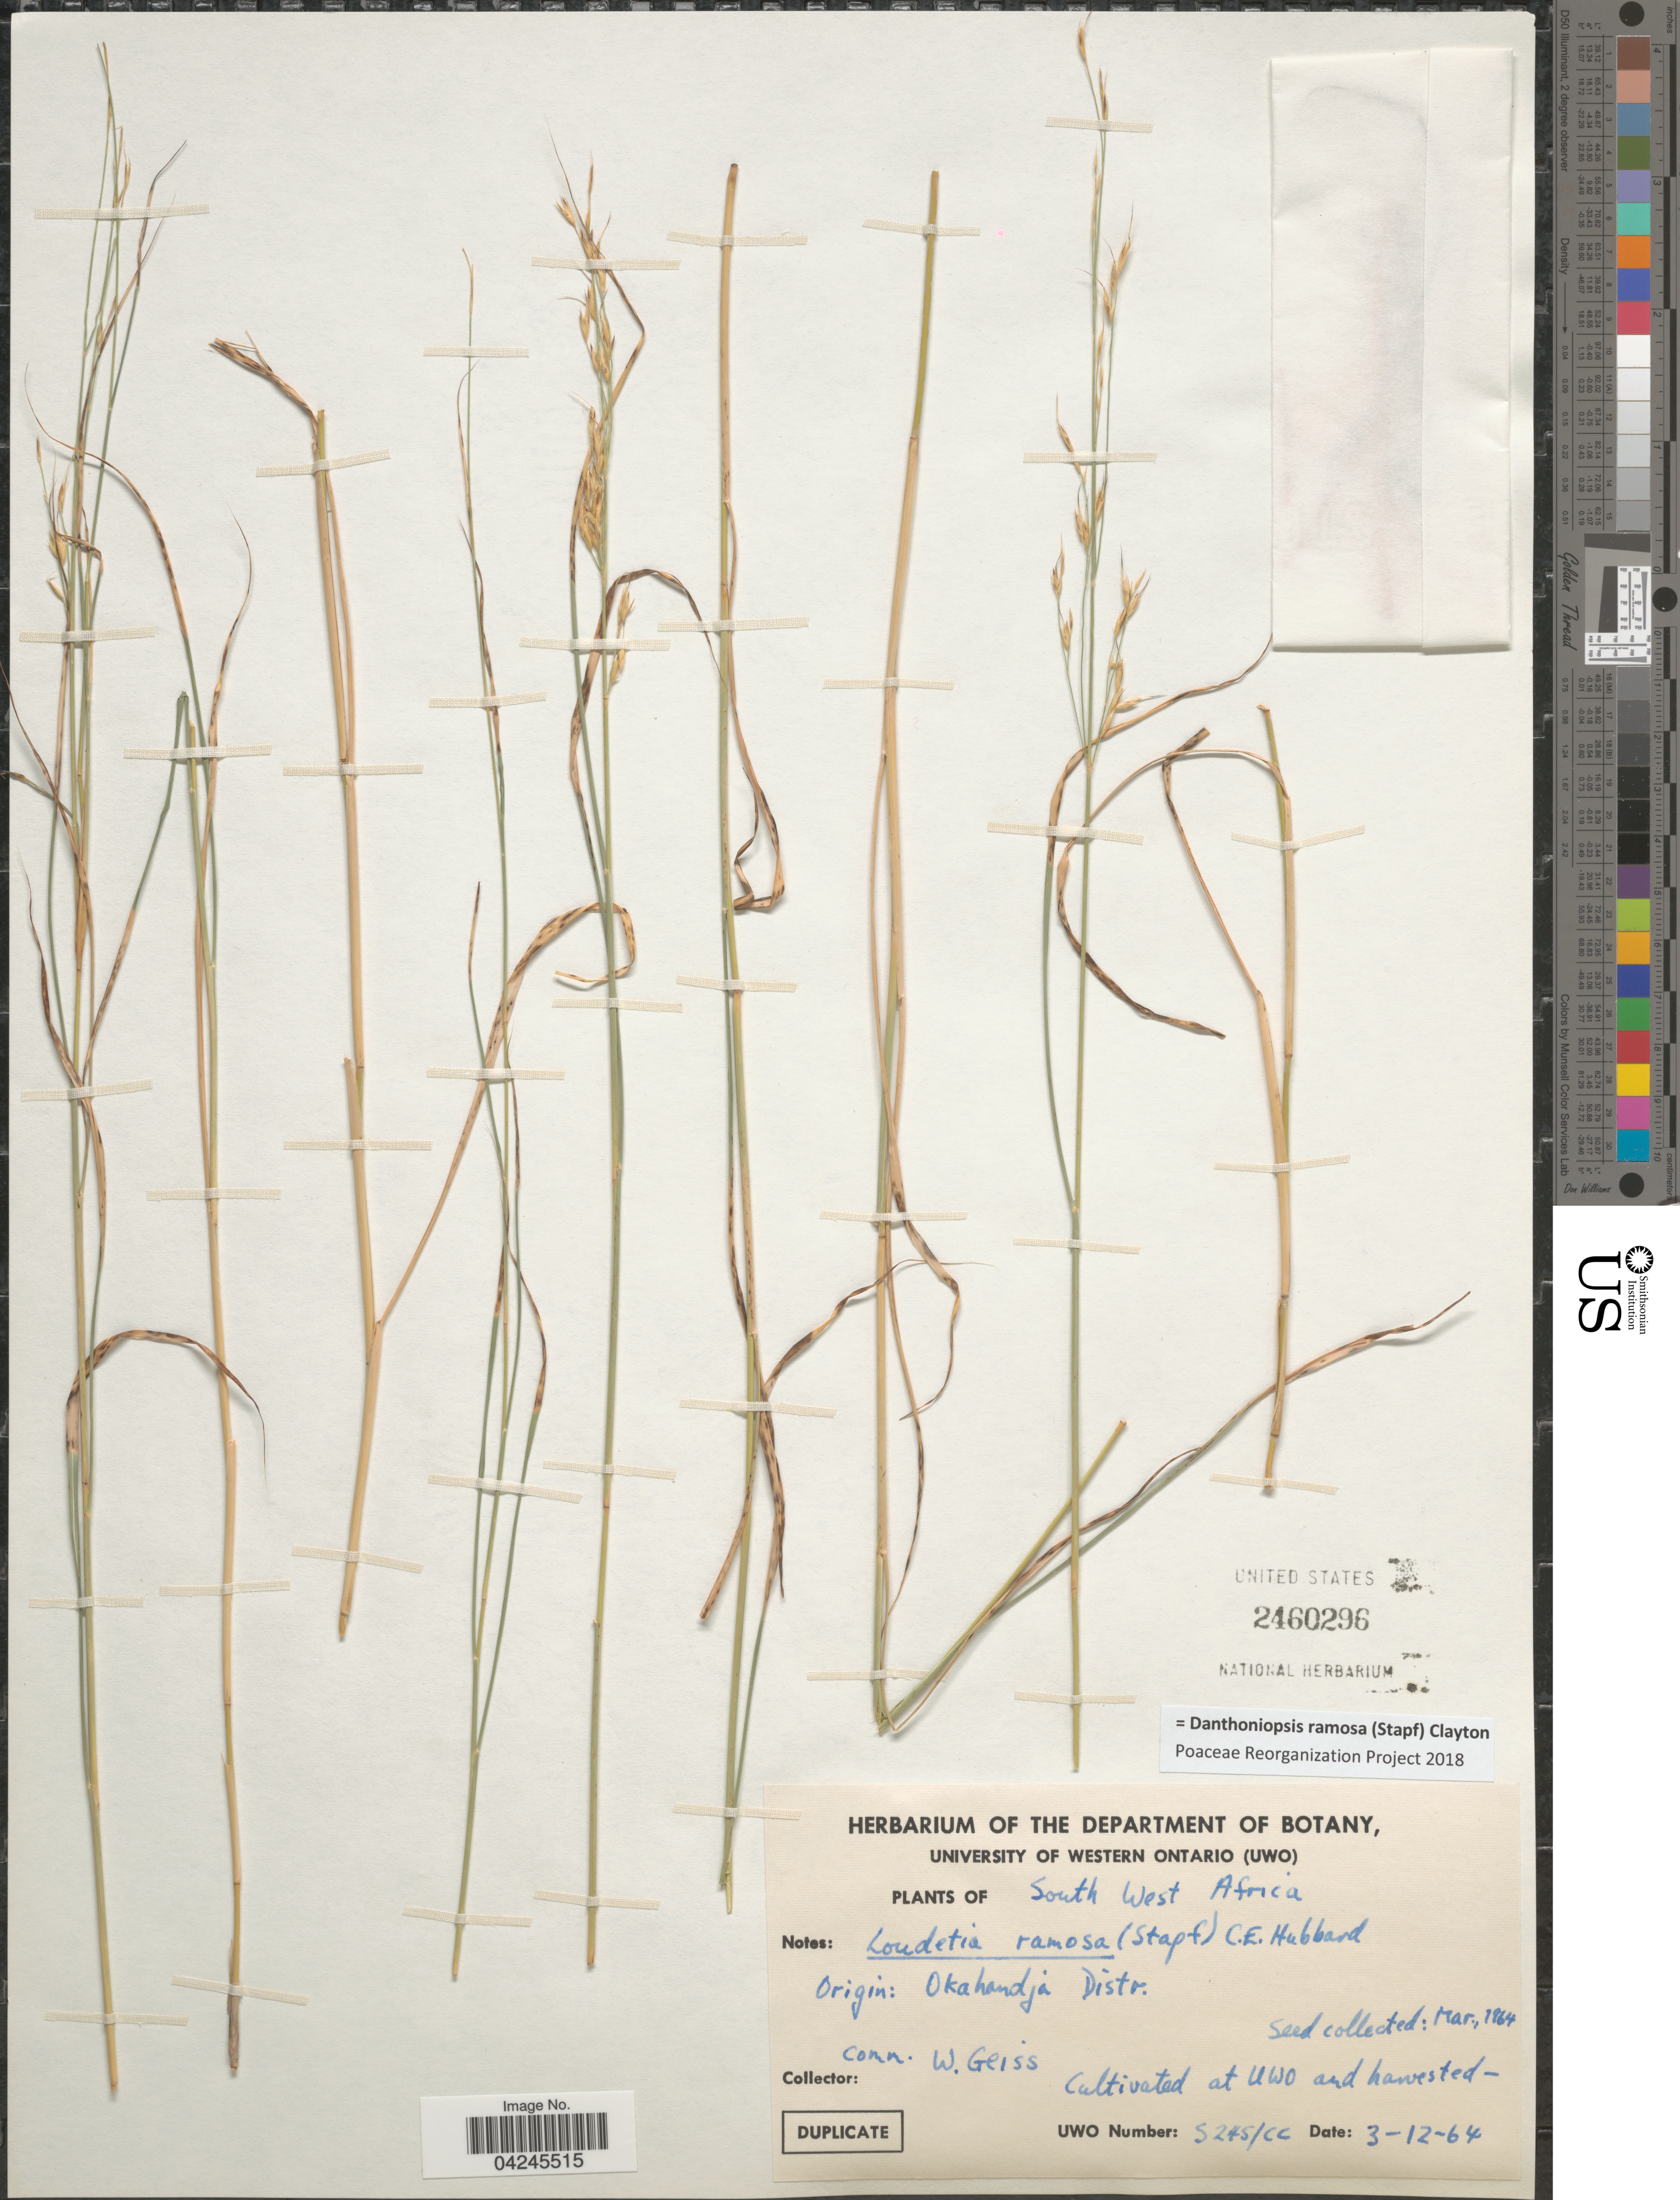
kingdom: Plantae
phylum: Tracheophyta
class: Liliopsida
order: Poales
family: Poaceae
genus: Danthoniopsis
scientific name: Danthoniopsis ramosa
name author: (Stapf) Clayton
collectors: Botany Staff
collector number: S245/CC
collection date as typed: Transcribed d/m/y: 3/12/64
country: Canada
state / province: Ontario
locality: At UWO.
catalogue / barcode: US 2460296